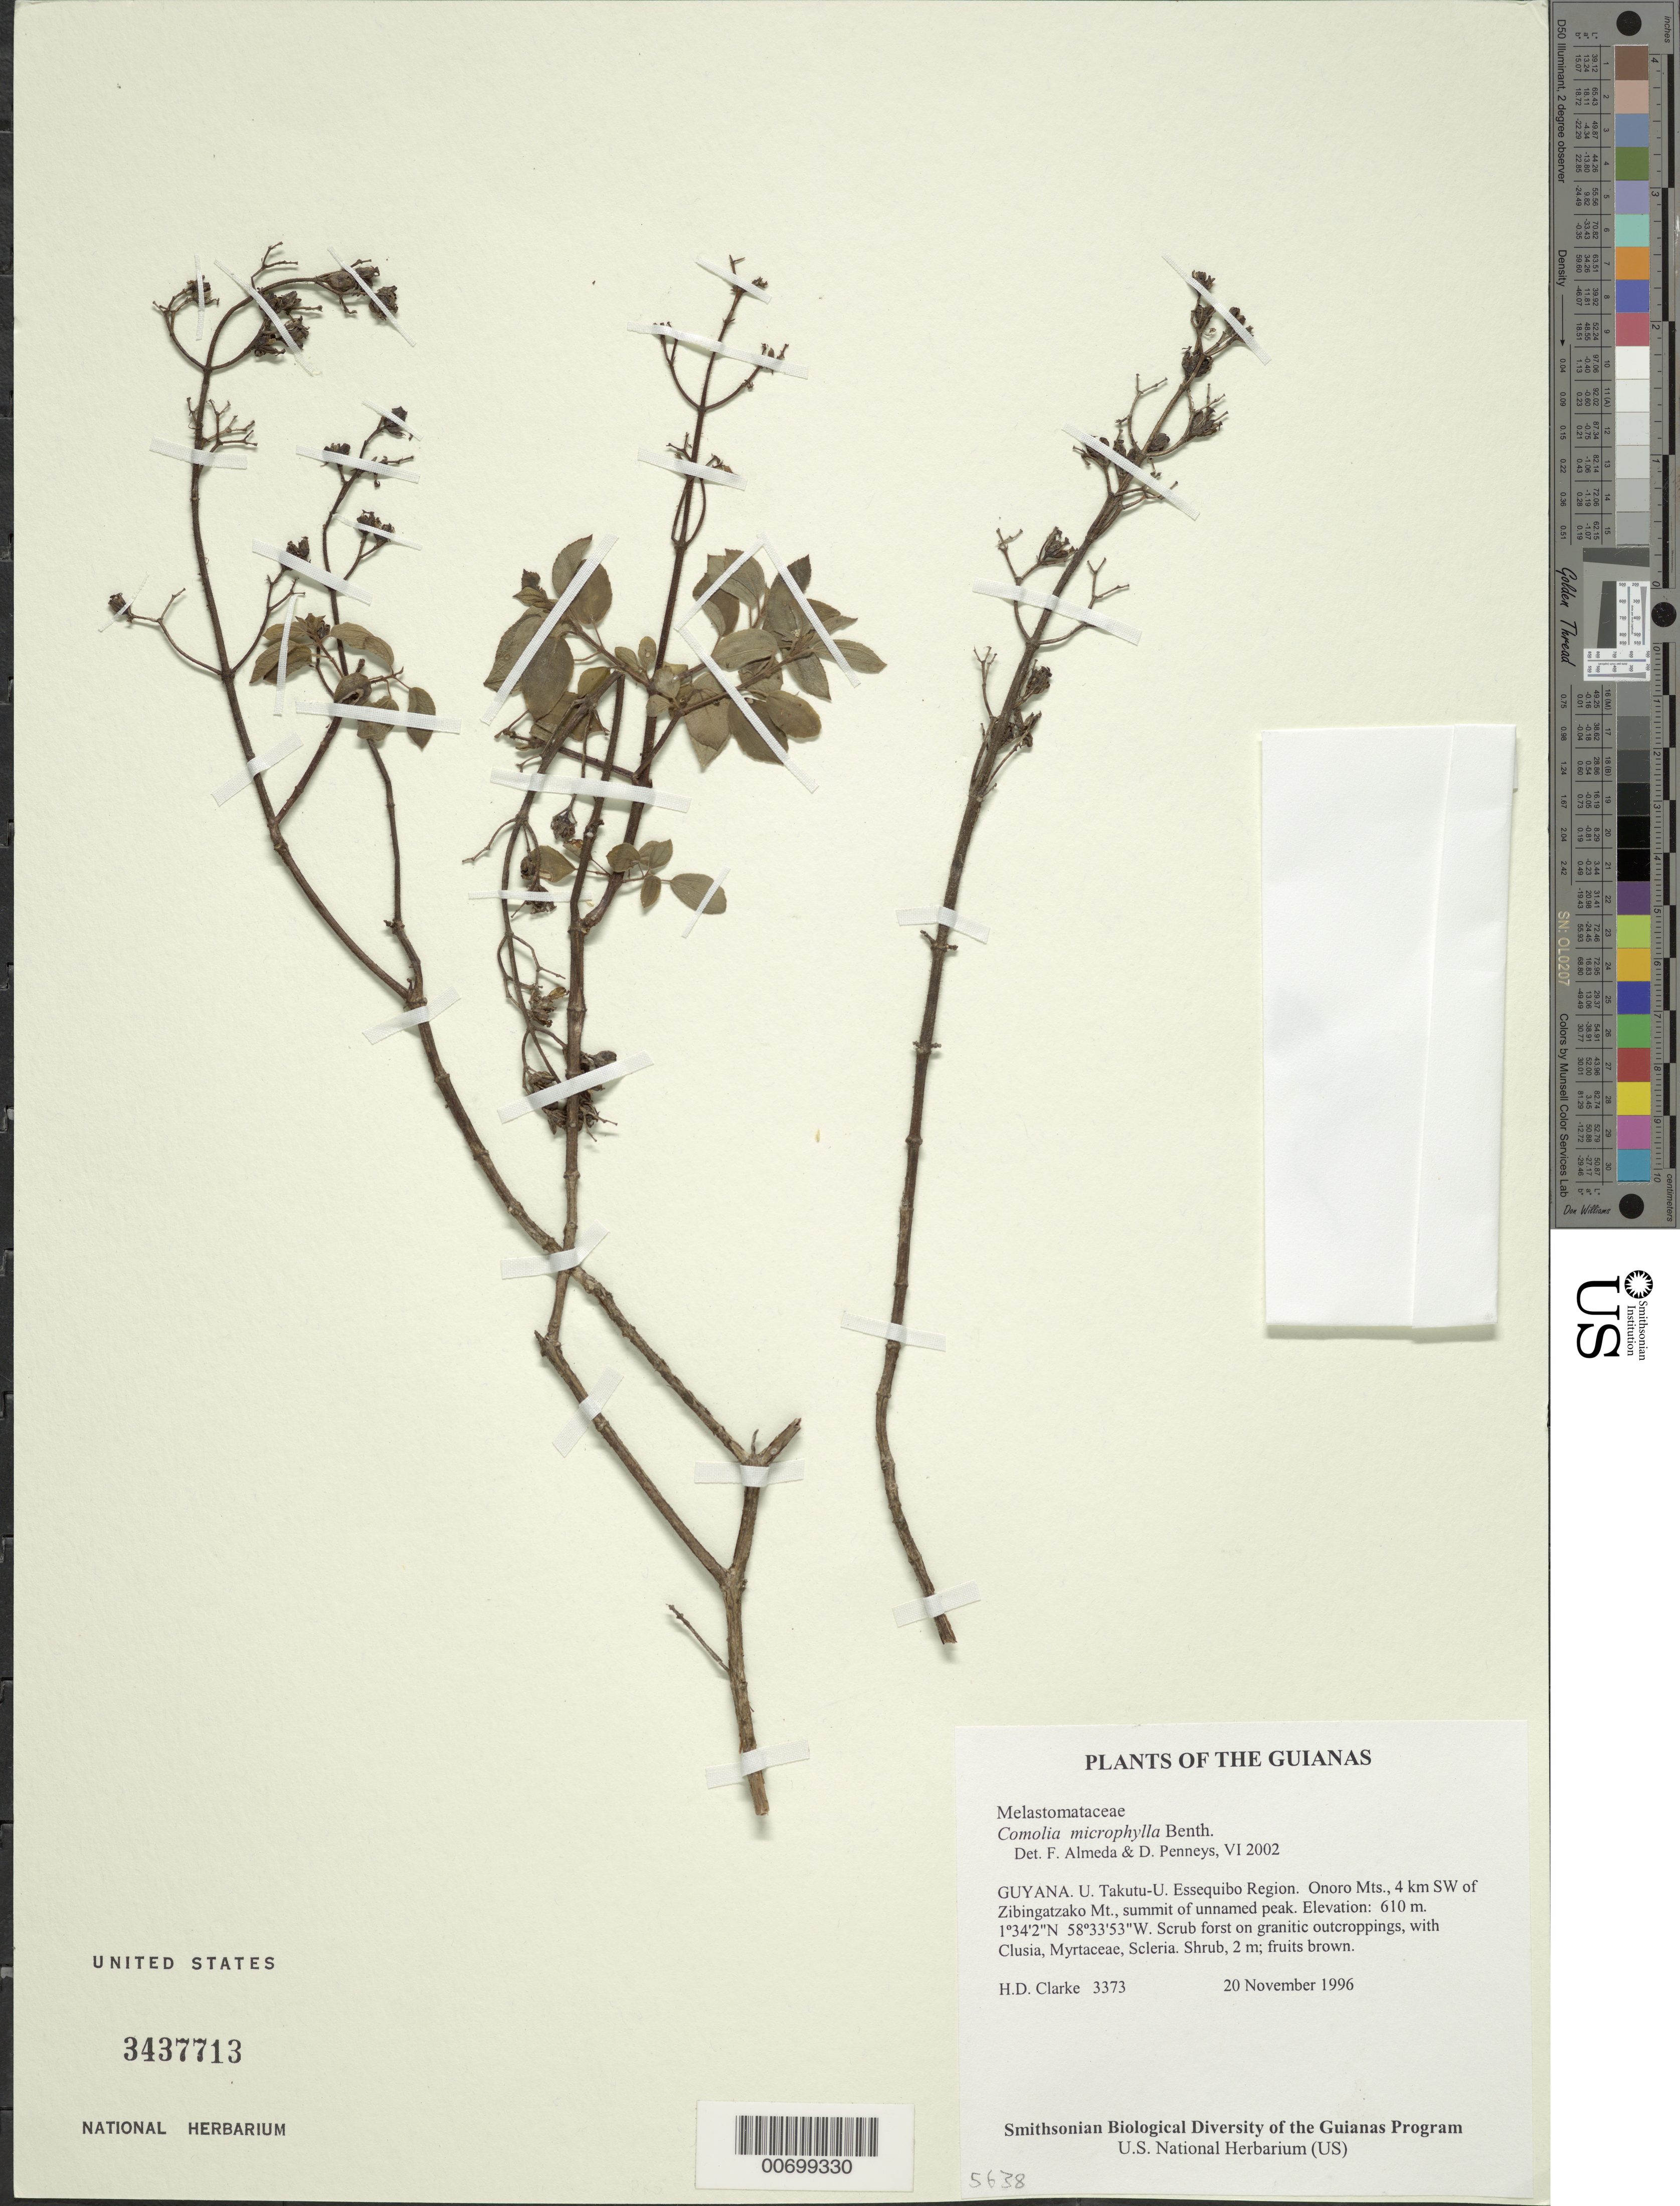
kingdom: Plantae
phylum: Tracheophyta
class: Magnoliopsida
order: Myrtales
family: Melastomataceae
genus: Ernestia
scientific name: Ernestia pullei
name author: Gleason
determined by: Nunes da Silva, Diego, (RB), Jardim Botanico do Rio de Janeiro - Herbario (BRAZIL)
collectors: H. D. Clarke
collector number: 3373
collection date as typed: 20 November 1996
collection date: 1996-11-20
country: Guyana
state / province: U. Takutu-U. Essequibo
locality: Onoro Mts., 4 km SW of Zibingatzako Mt., summit of unnamed peak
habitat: Scrub forest on granitic outcroppings, with Clusia, Myrtaceae, Scleria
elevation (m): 610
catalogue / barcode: US 3437713